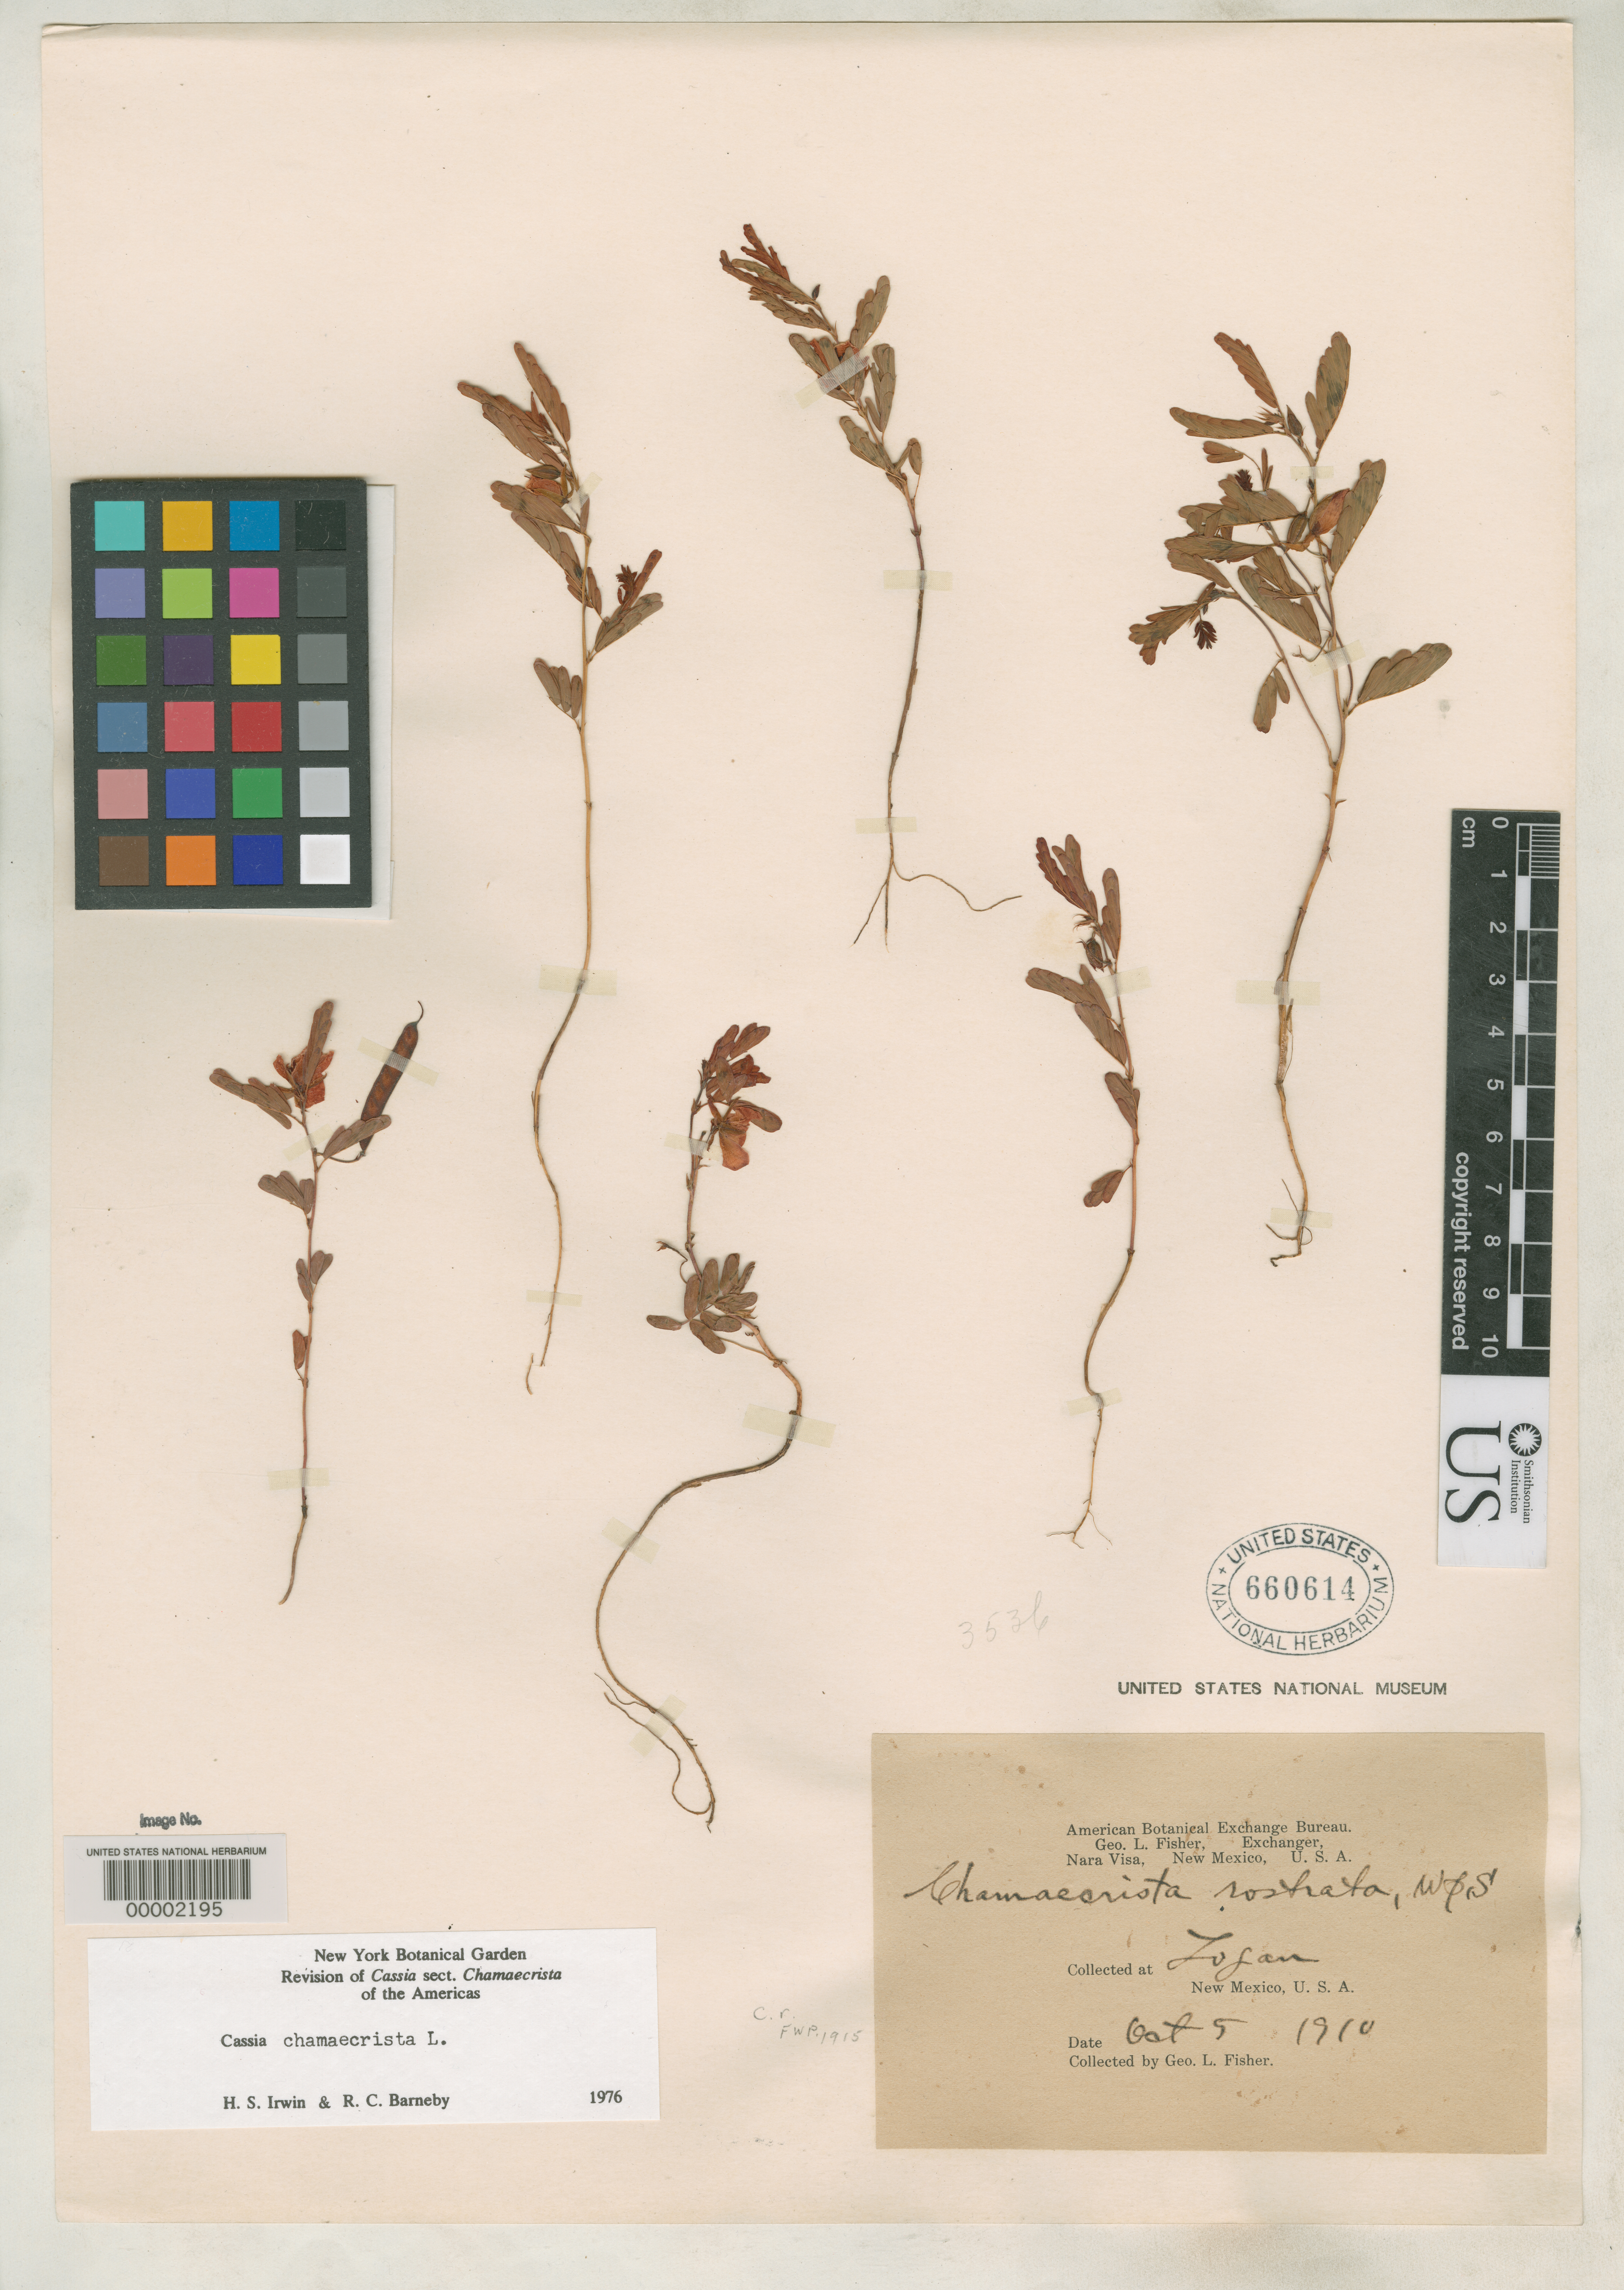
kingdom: Plantae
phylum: Tracheophyta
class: Magnoliopsida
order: Fabales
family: Fabaceae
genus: Chamaecrista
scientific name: Chamaecrista rostrata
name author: Wooton & Standl.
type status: Isotype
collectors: G. L. Fisher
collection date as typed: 05 Oct 1910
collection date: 1910-10-05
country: United States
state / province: New Mexico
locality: Logan.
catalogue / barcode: US 660614